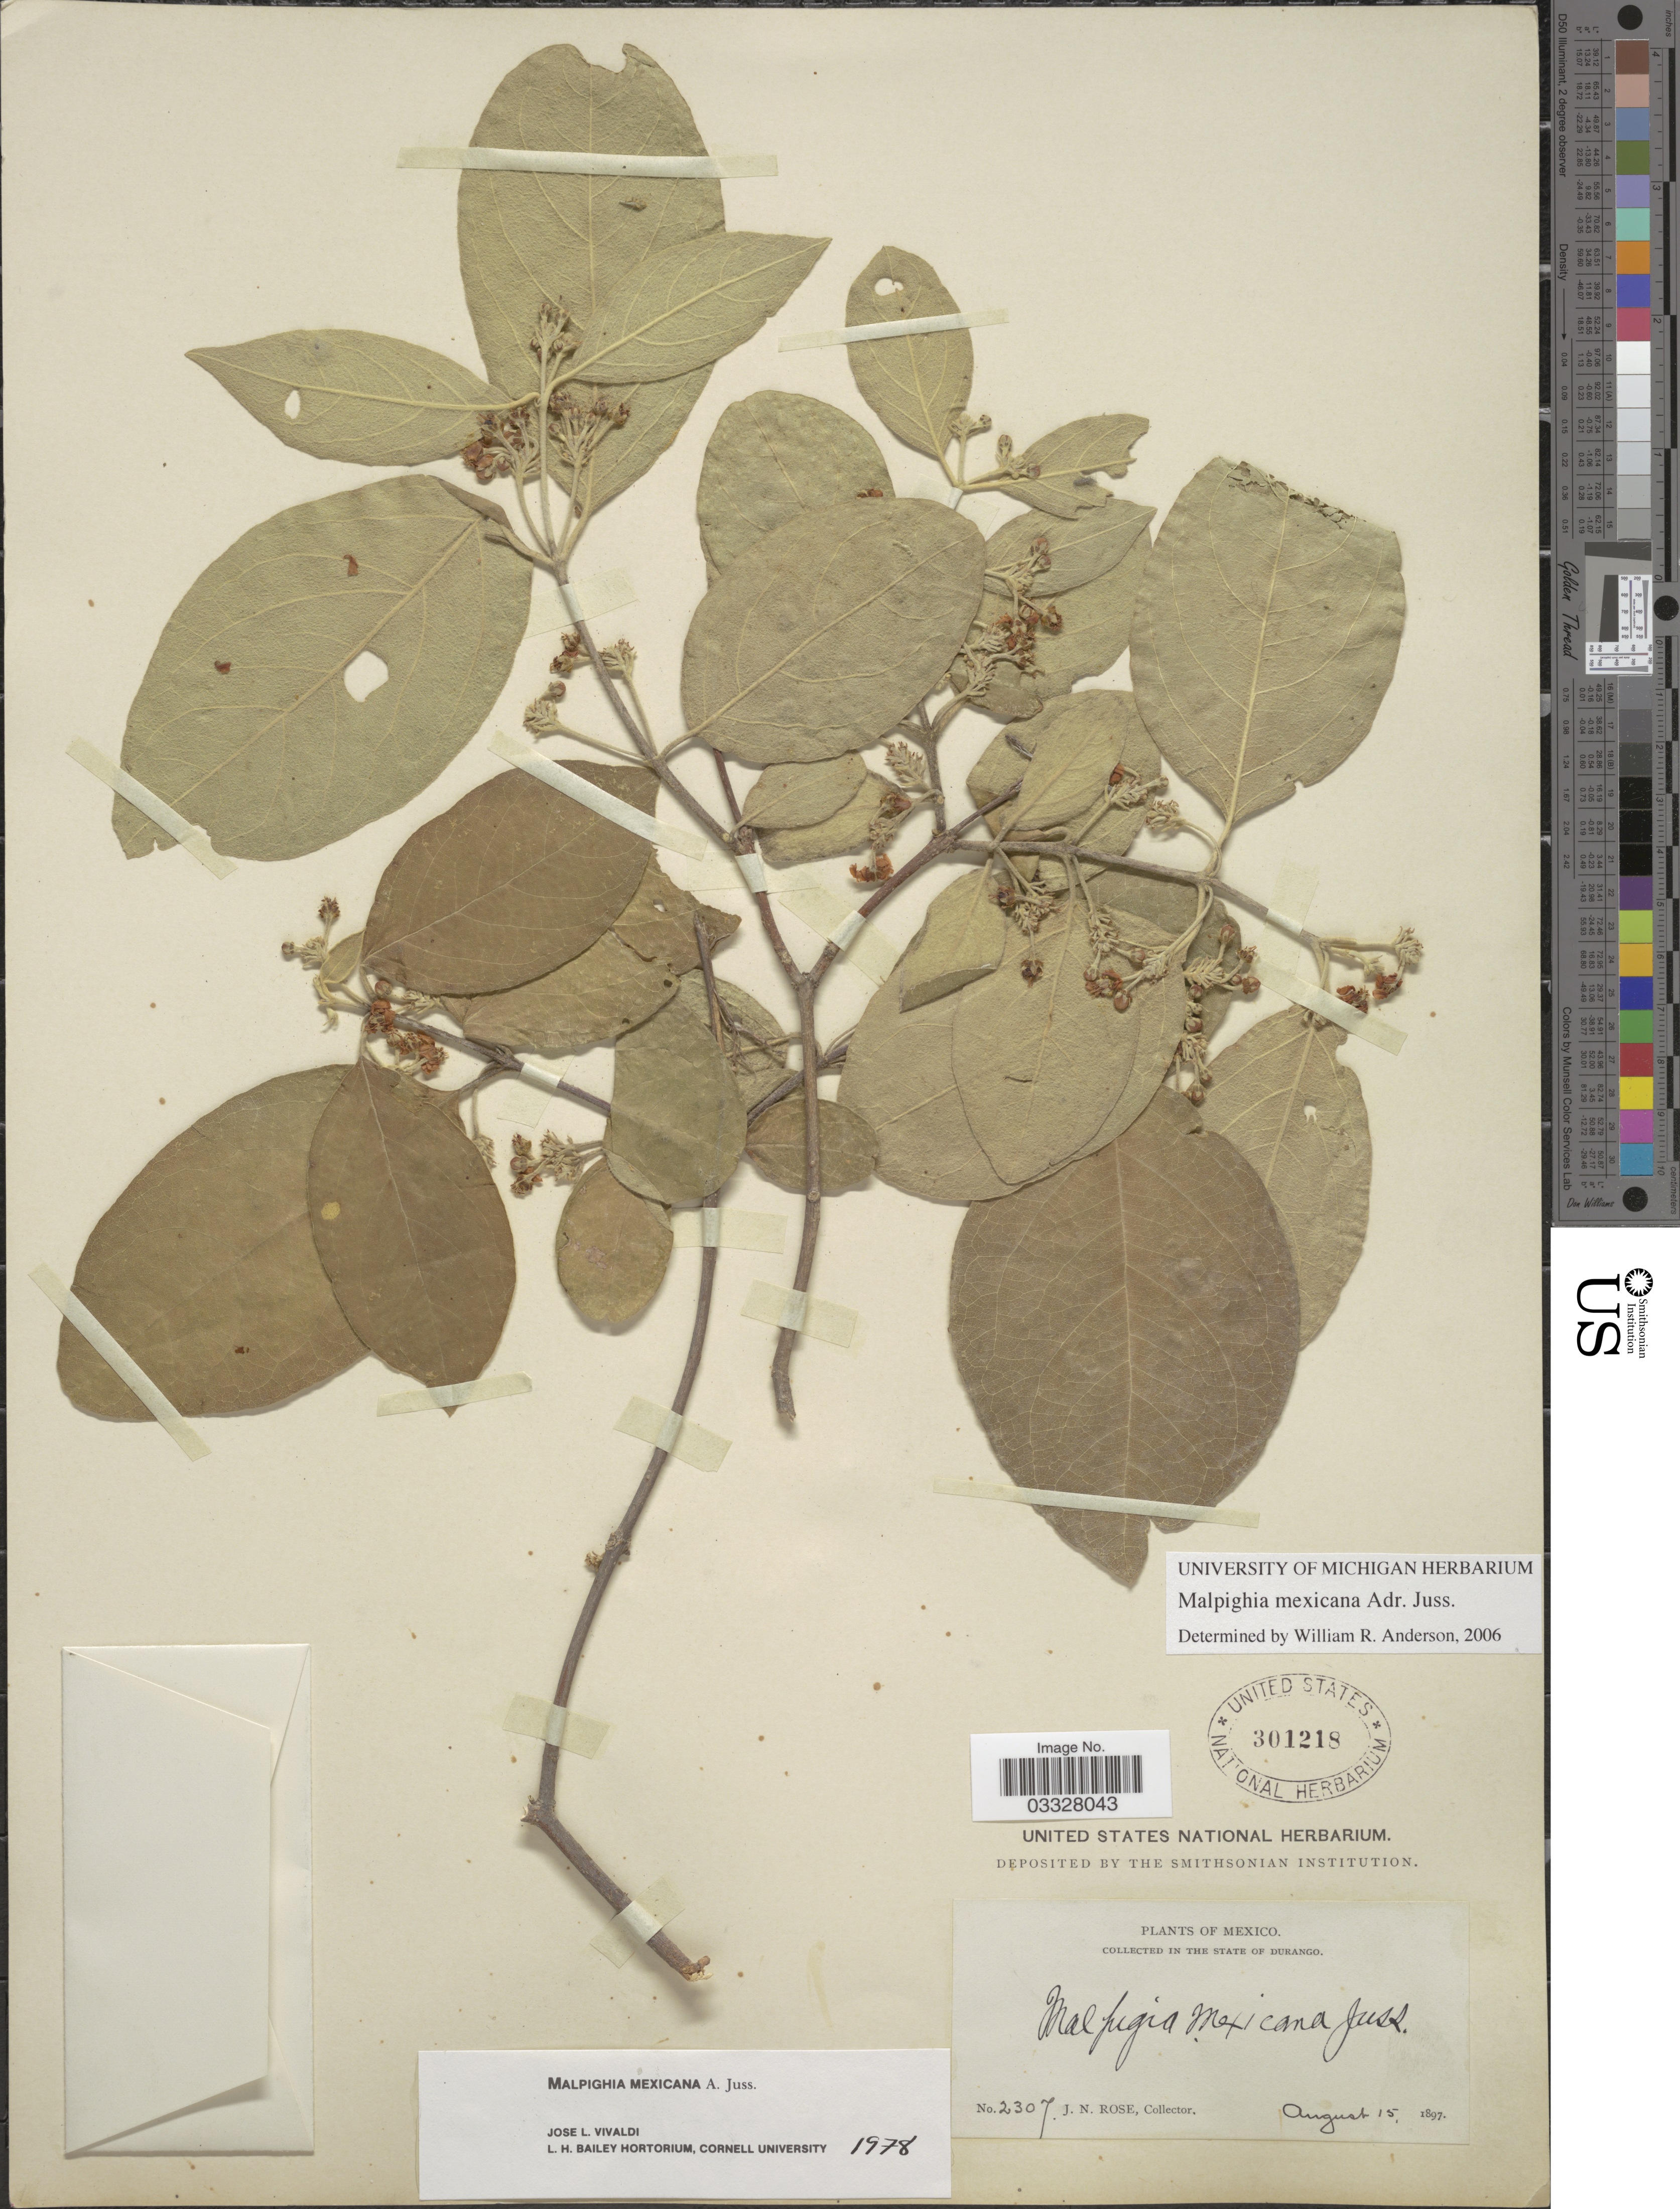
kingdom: Plantae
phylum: Tracheophyta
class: Magnoliopsida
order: Malpighiales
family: Malpighiaceae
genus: Malpighia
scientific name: Malpighia mexicana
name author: A. Juss.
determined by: Anderson, R. W.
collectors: J. N. Rose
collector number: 2307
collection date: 1897-08-15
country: Mexico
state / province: Durango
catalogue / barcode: US 301218